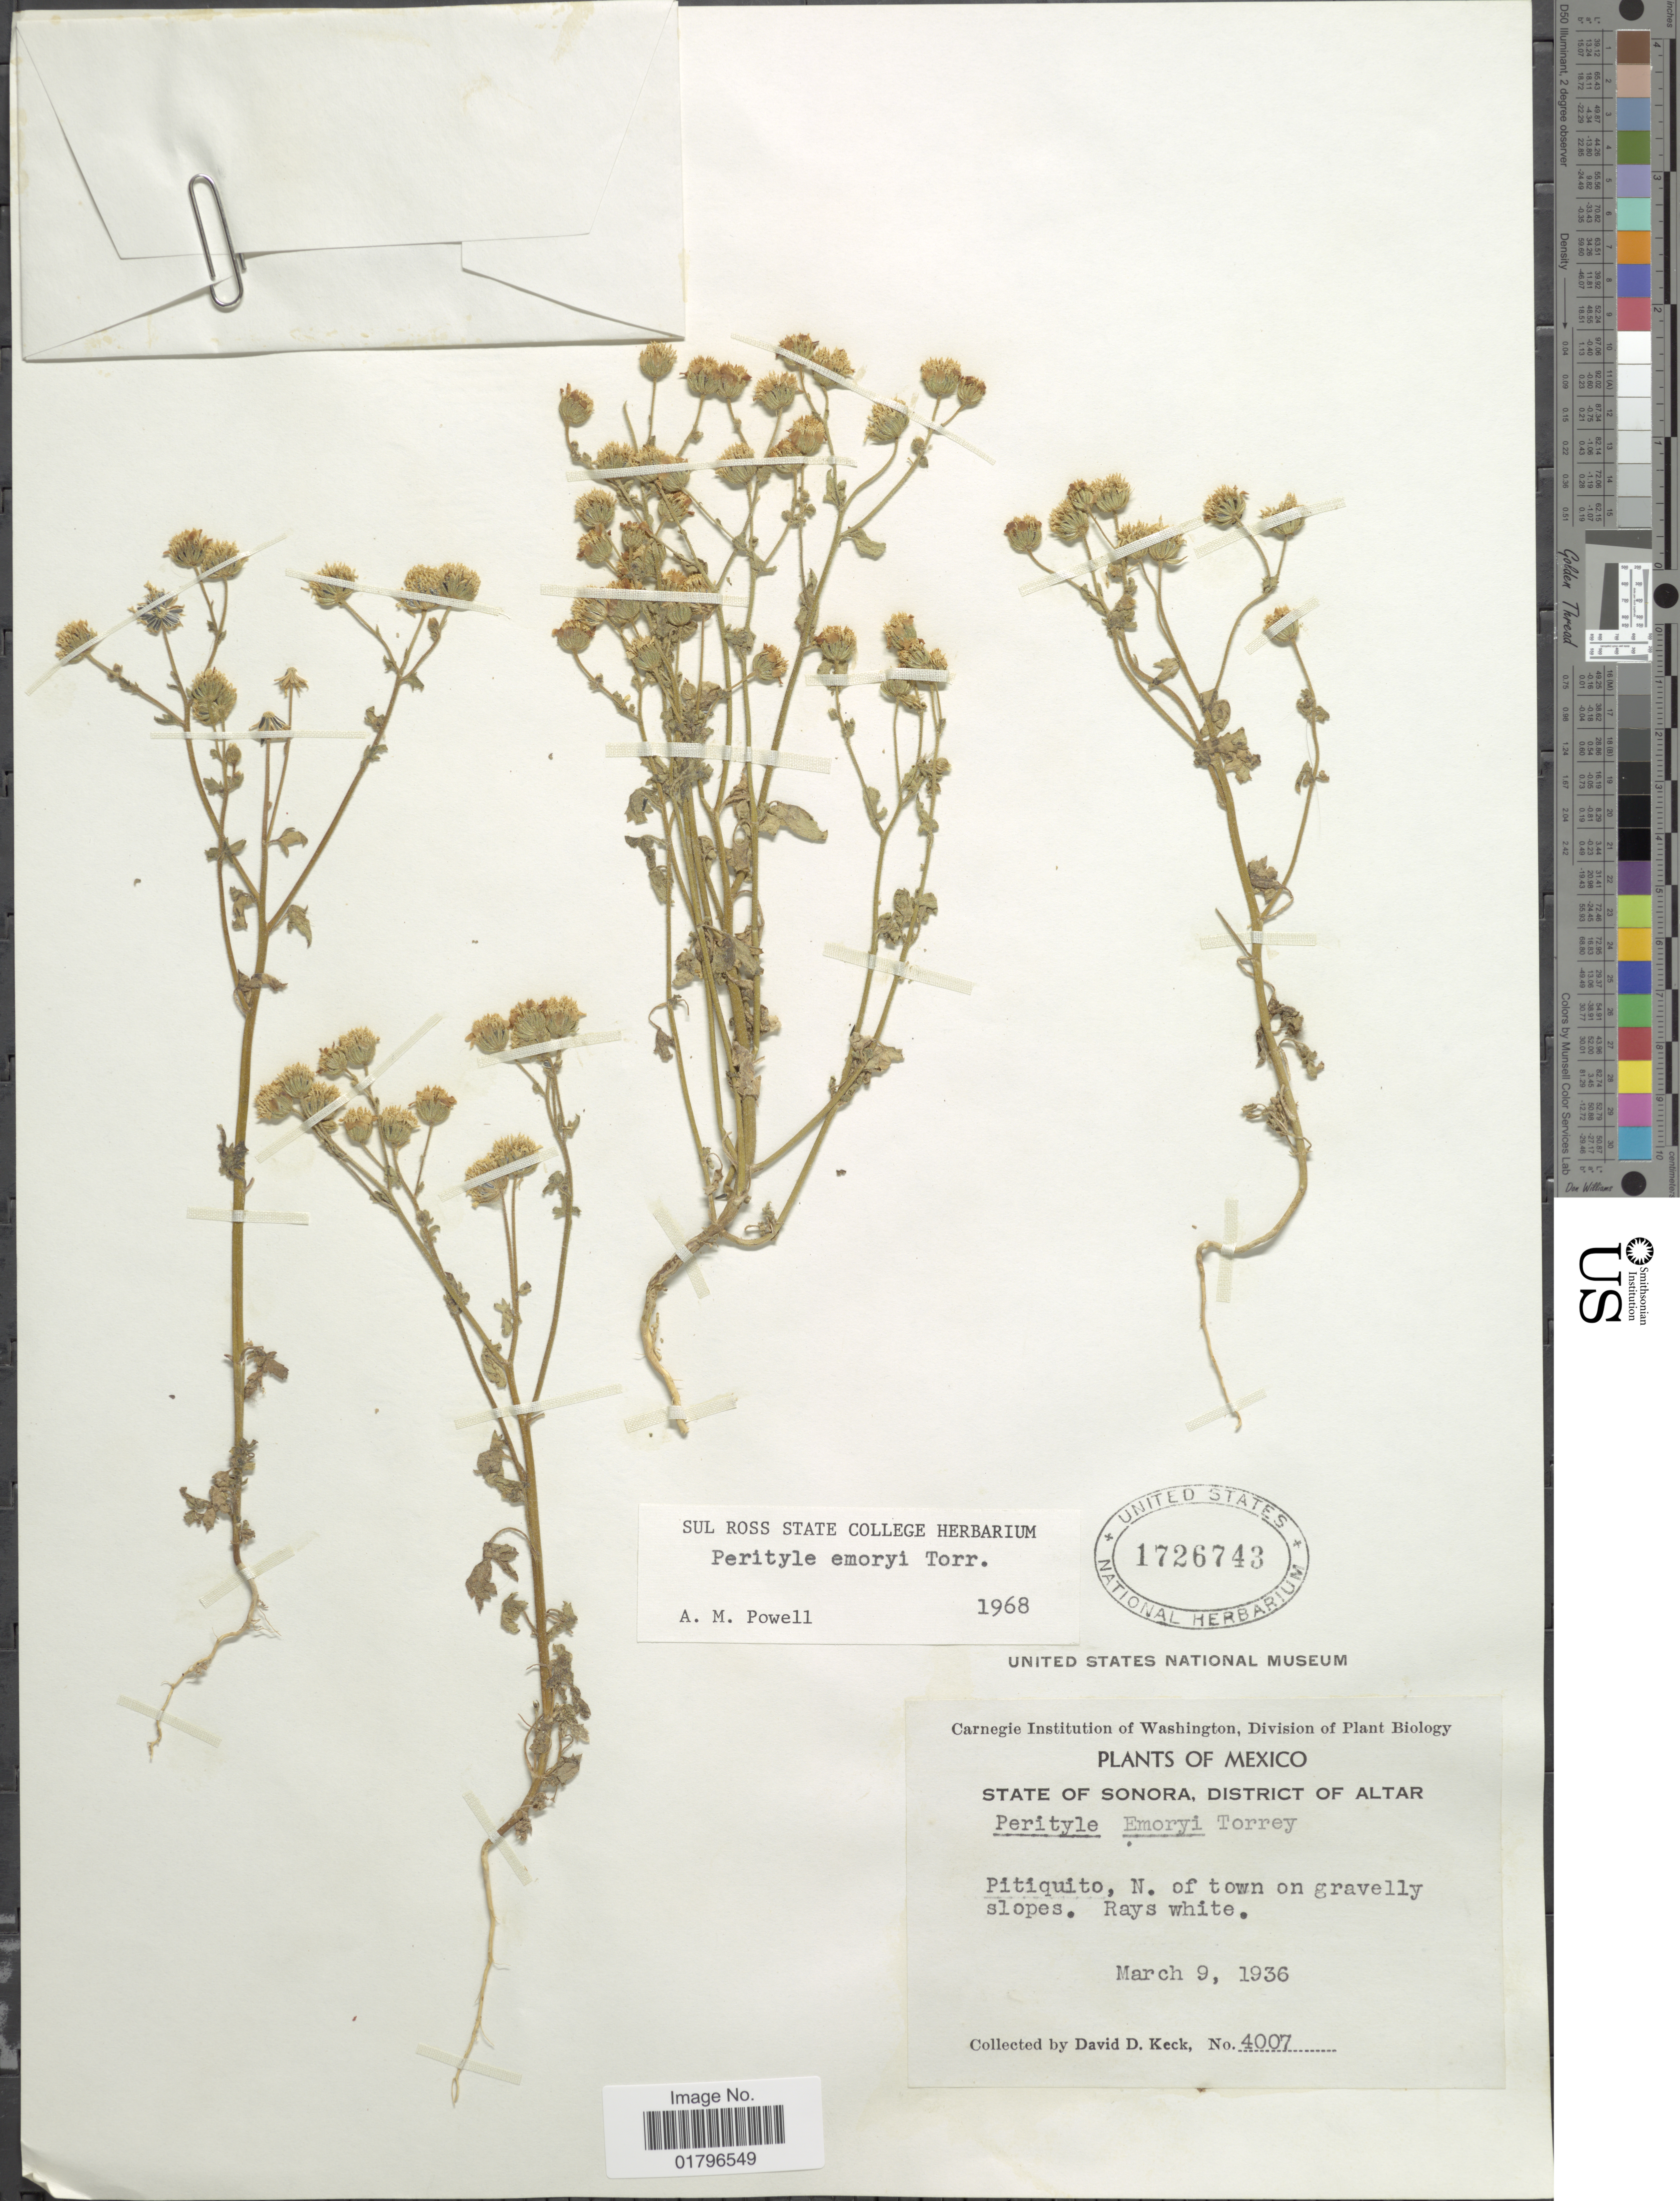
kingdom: Plantae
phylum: Tracheophyta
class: Magnoliopsida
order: Asterales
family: Asteraceae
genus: Perityle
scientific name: Perityle emoryi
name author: Torr.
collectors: D. D. Keck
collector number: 4007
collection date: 1936-03-09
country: Mexico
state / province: Sonora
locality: District of Altar. Pitiquito, N. of town on gravelly slopes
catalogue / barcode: US 1726743